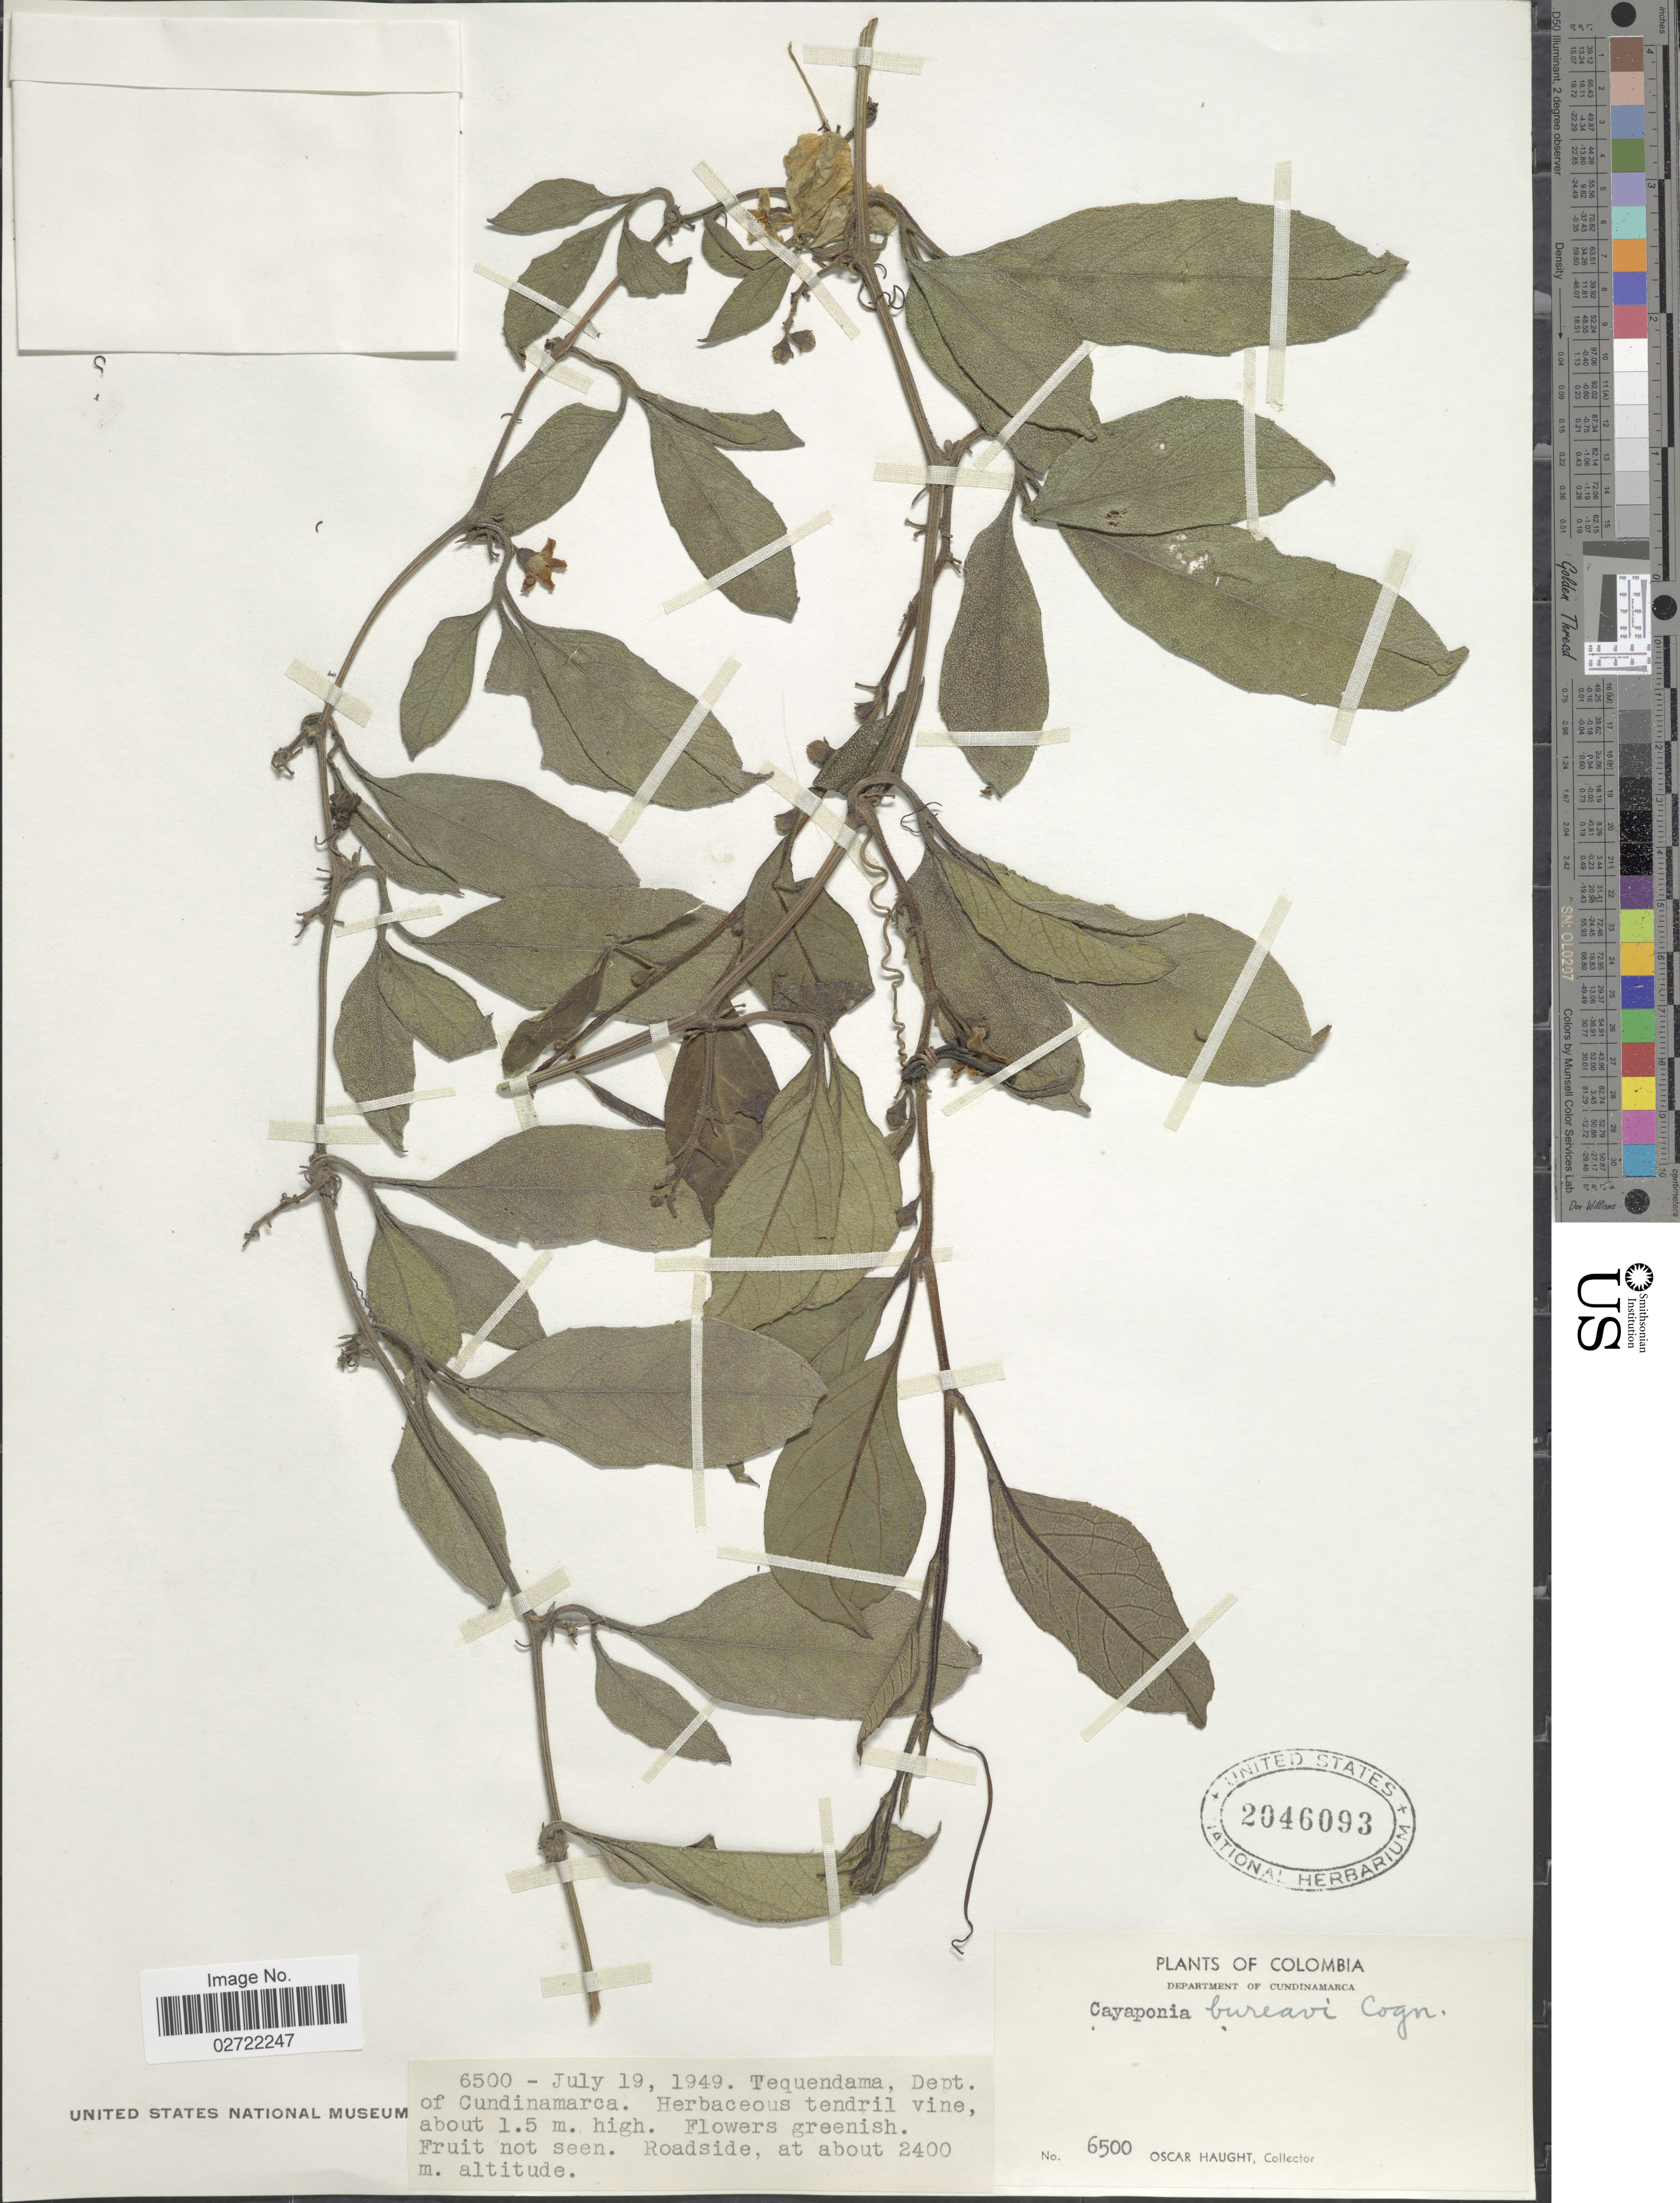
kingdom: Plantae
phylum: Tracheophyta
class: Magnoliopsida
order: Cucurbitales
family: Cucurbitaceae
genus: Cayaponia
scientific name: Cayaponia buraeavii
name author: Cogn.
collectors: O. Haught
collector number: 6500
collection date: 1949-07-19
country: Colombia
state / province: Cundinamarca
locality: Tequendama, Dept. of Cundinamarca.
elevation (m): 2400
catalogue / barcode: US 2046093